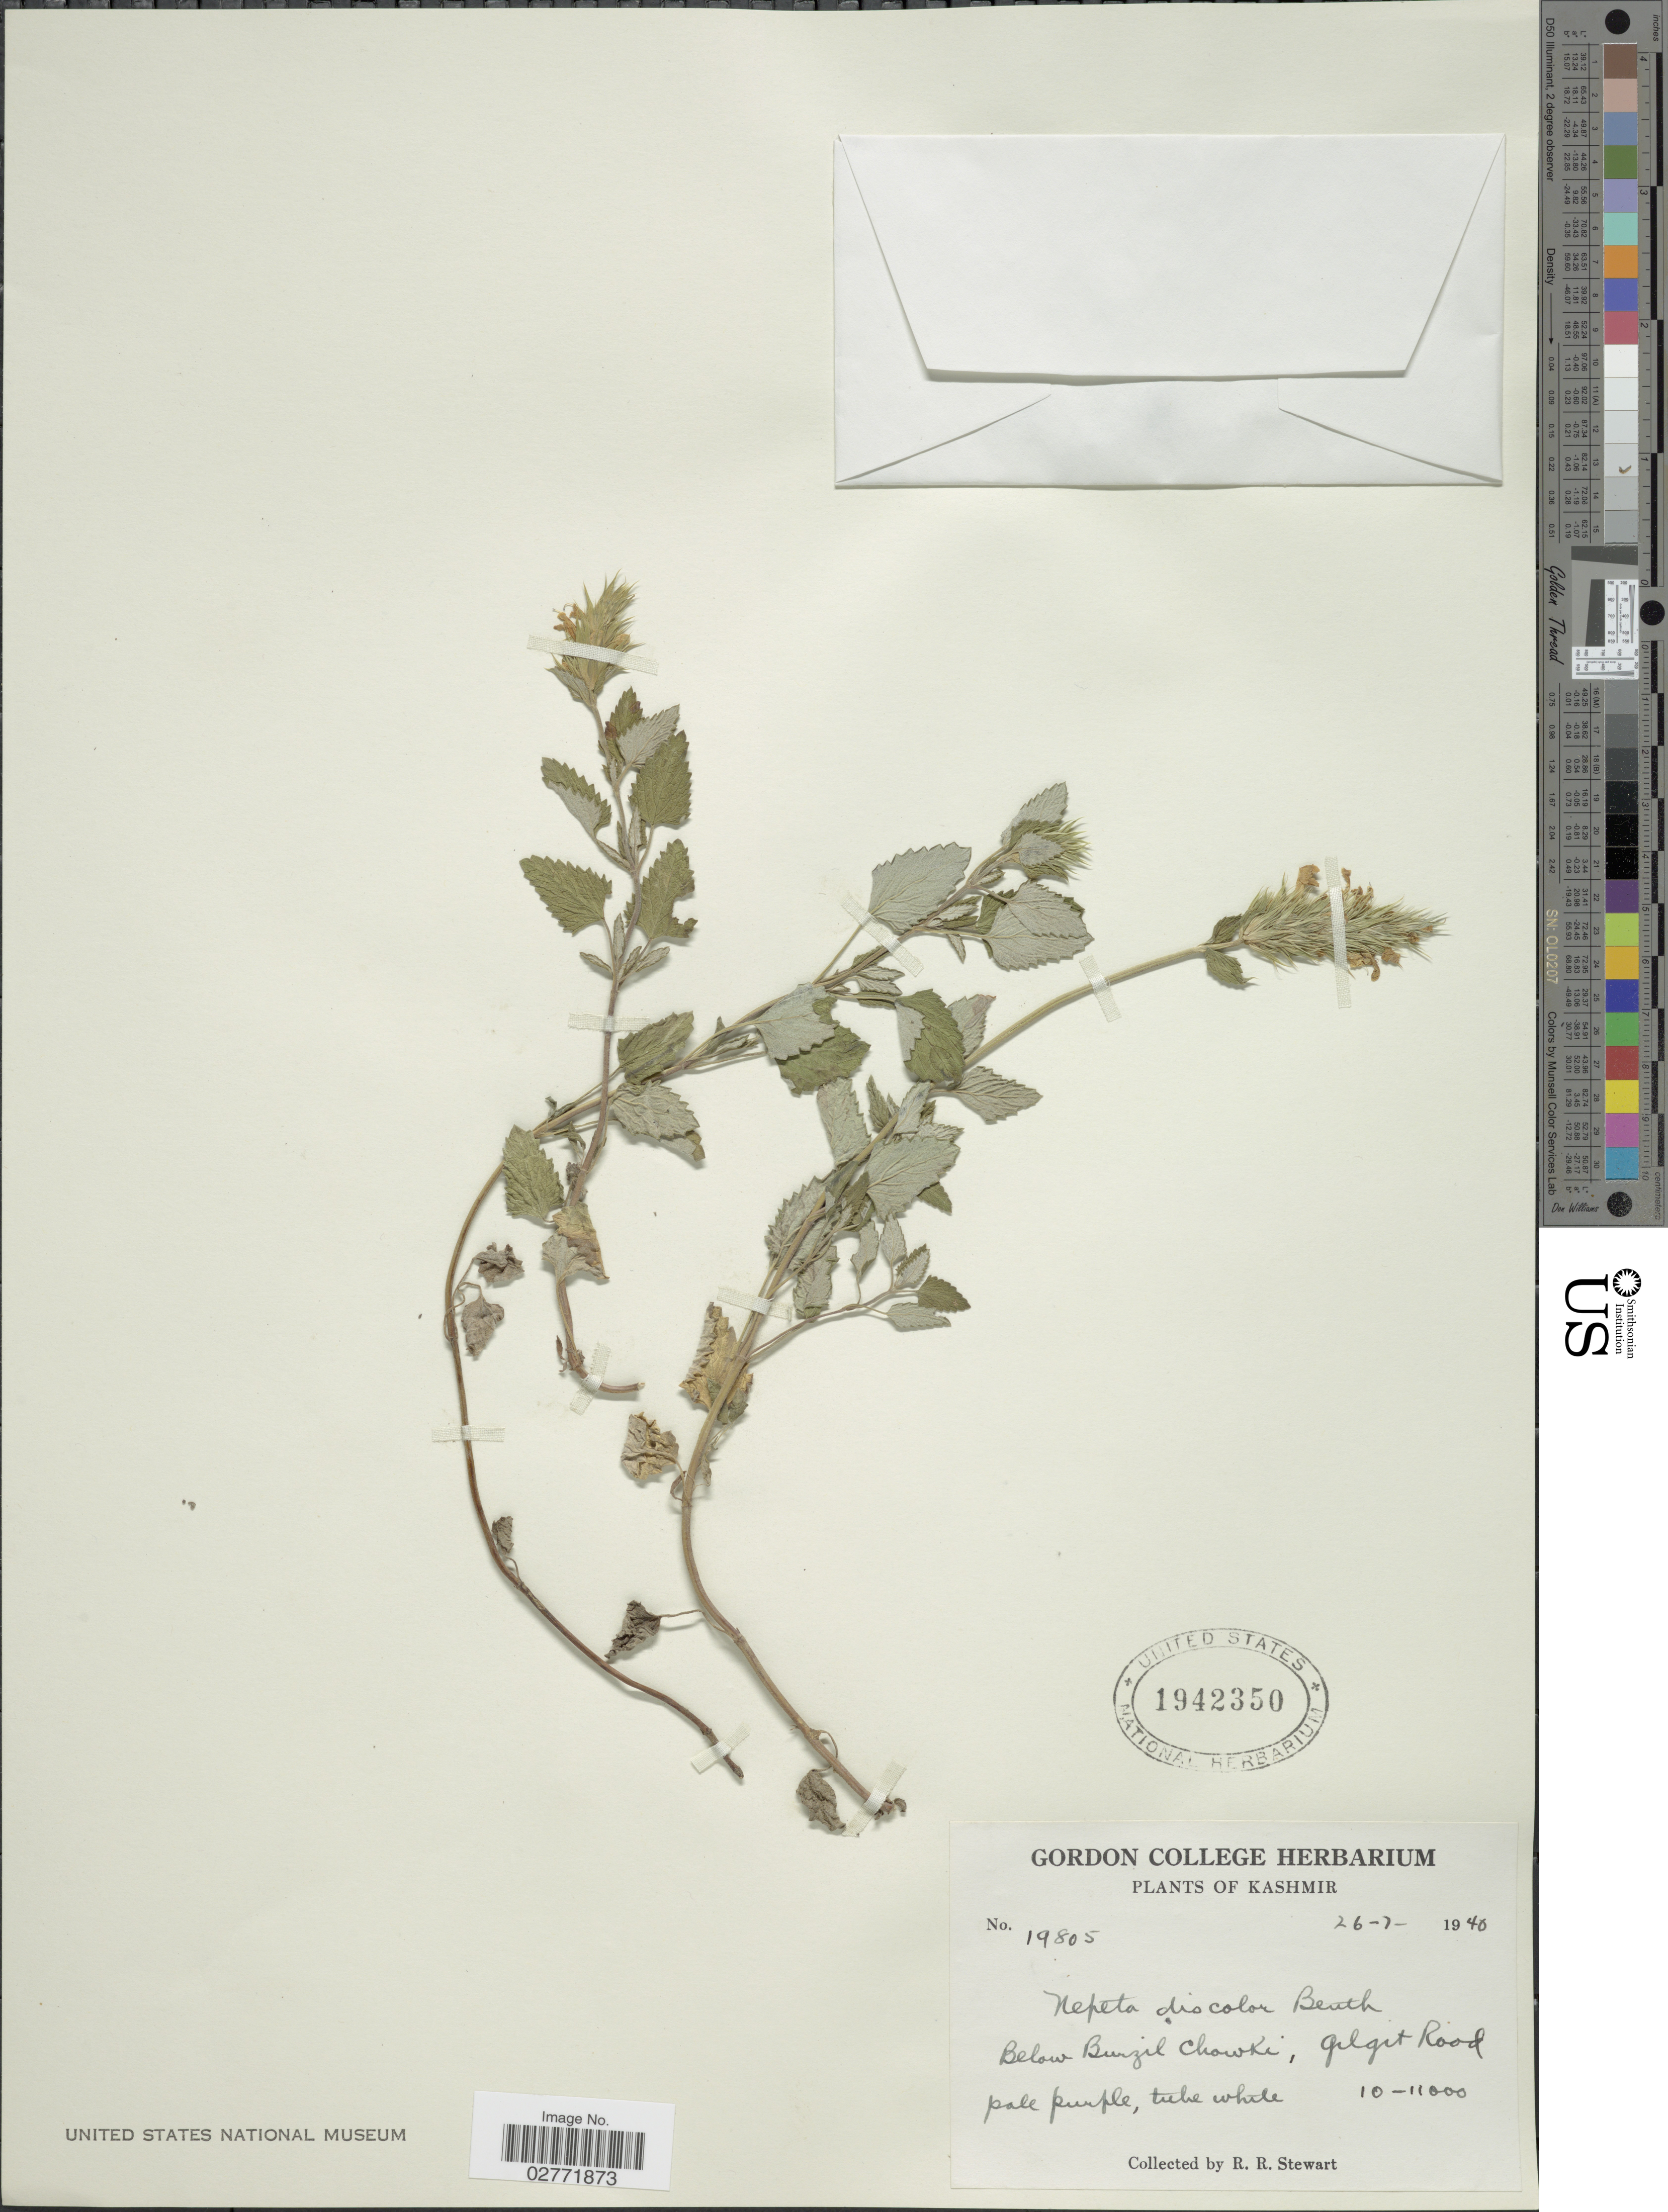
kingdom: Plantae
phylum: Tracheophyta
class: Magnoliopsida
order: Lamiales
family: Lamiaceae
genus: Nepeta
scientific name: Nepeta discolor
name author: Royle ex Benth.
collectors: R. R. Stewart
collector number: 19805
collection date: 1940-07-26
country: Pakistan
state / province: Gilgit-Baltistan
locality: Kashmir, Below Burzil Chowki, Gilgit Road.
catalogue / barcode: US 1942350